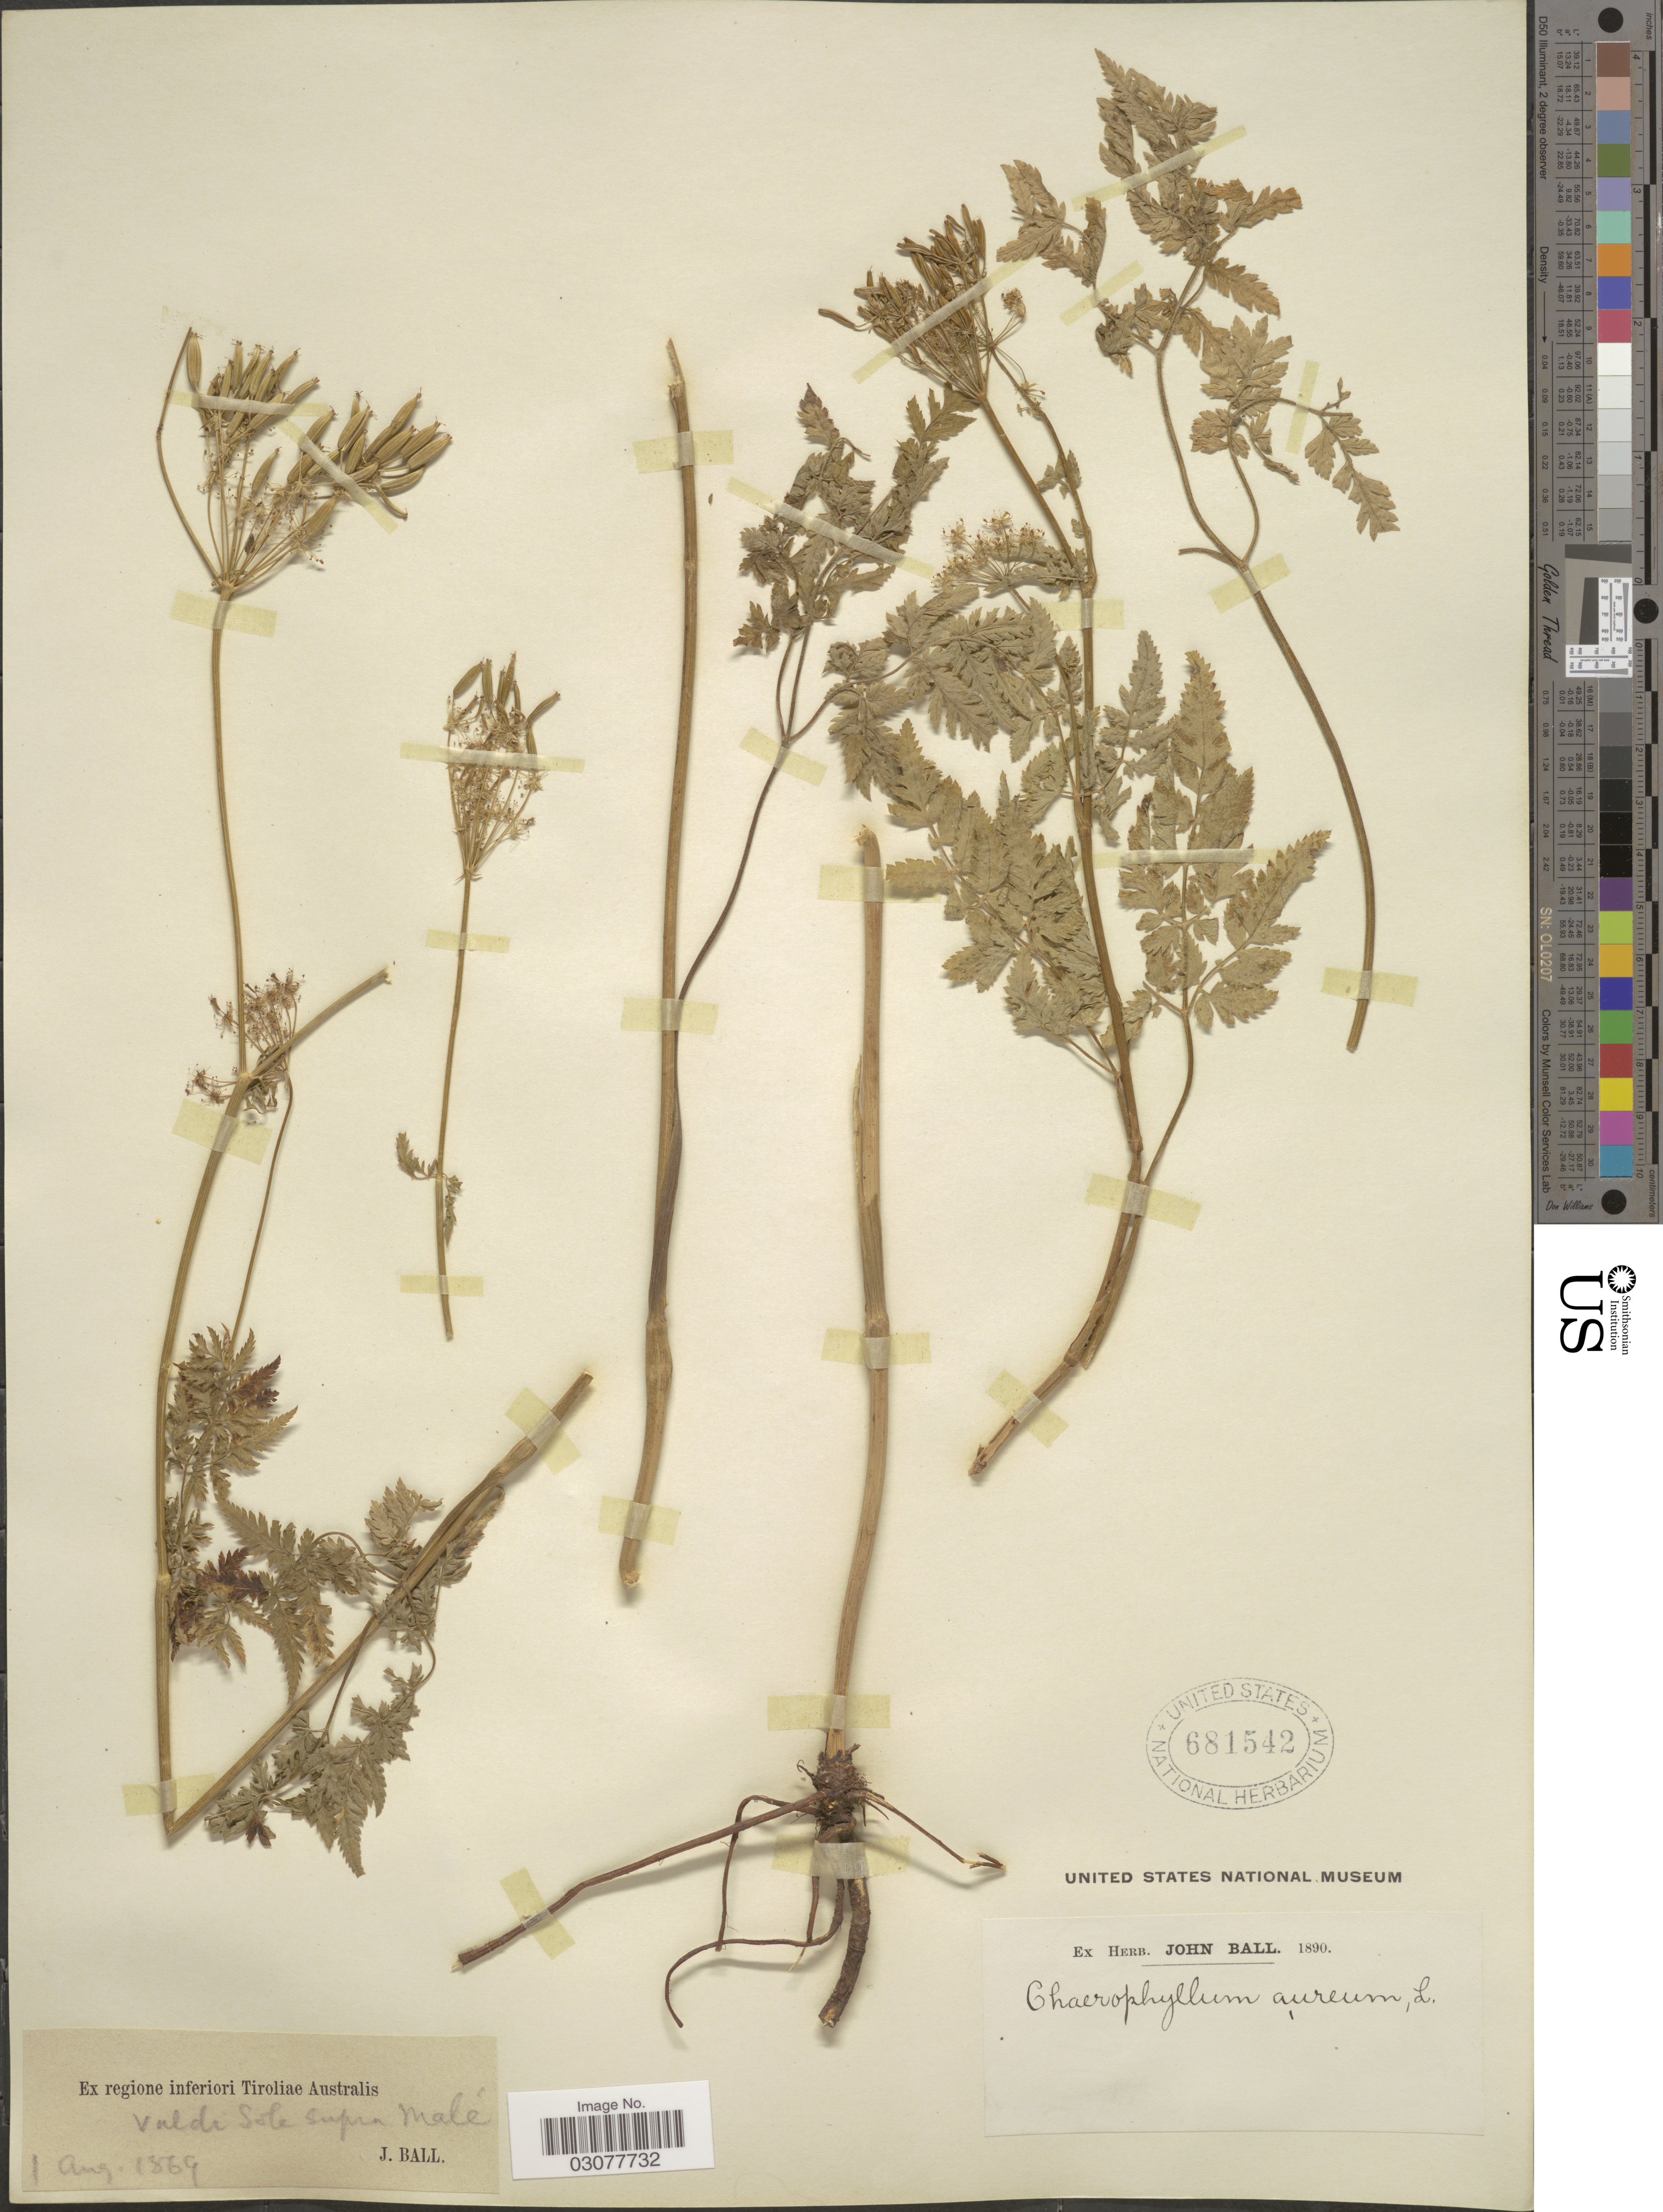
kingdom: Plantae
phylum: Tracheophyta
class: Magnoliopsida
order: Apiales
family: Apiaceae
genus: Chaerophyllum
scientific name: Chaerophyllum aureum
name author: L.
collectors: J. Ball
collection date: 1869-08-01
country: Austria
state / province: Tirol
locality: Ex regione inferiori Tiroliae Australis, Valdi Sole supra Malé.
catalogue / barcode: US 681542